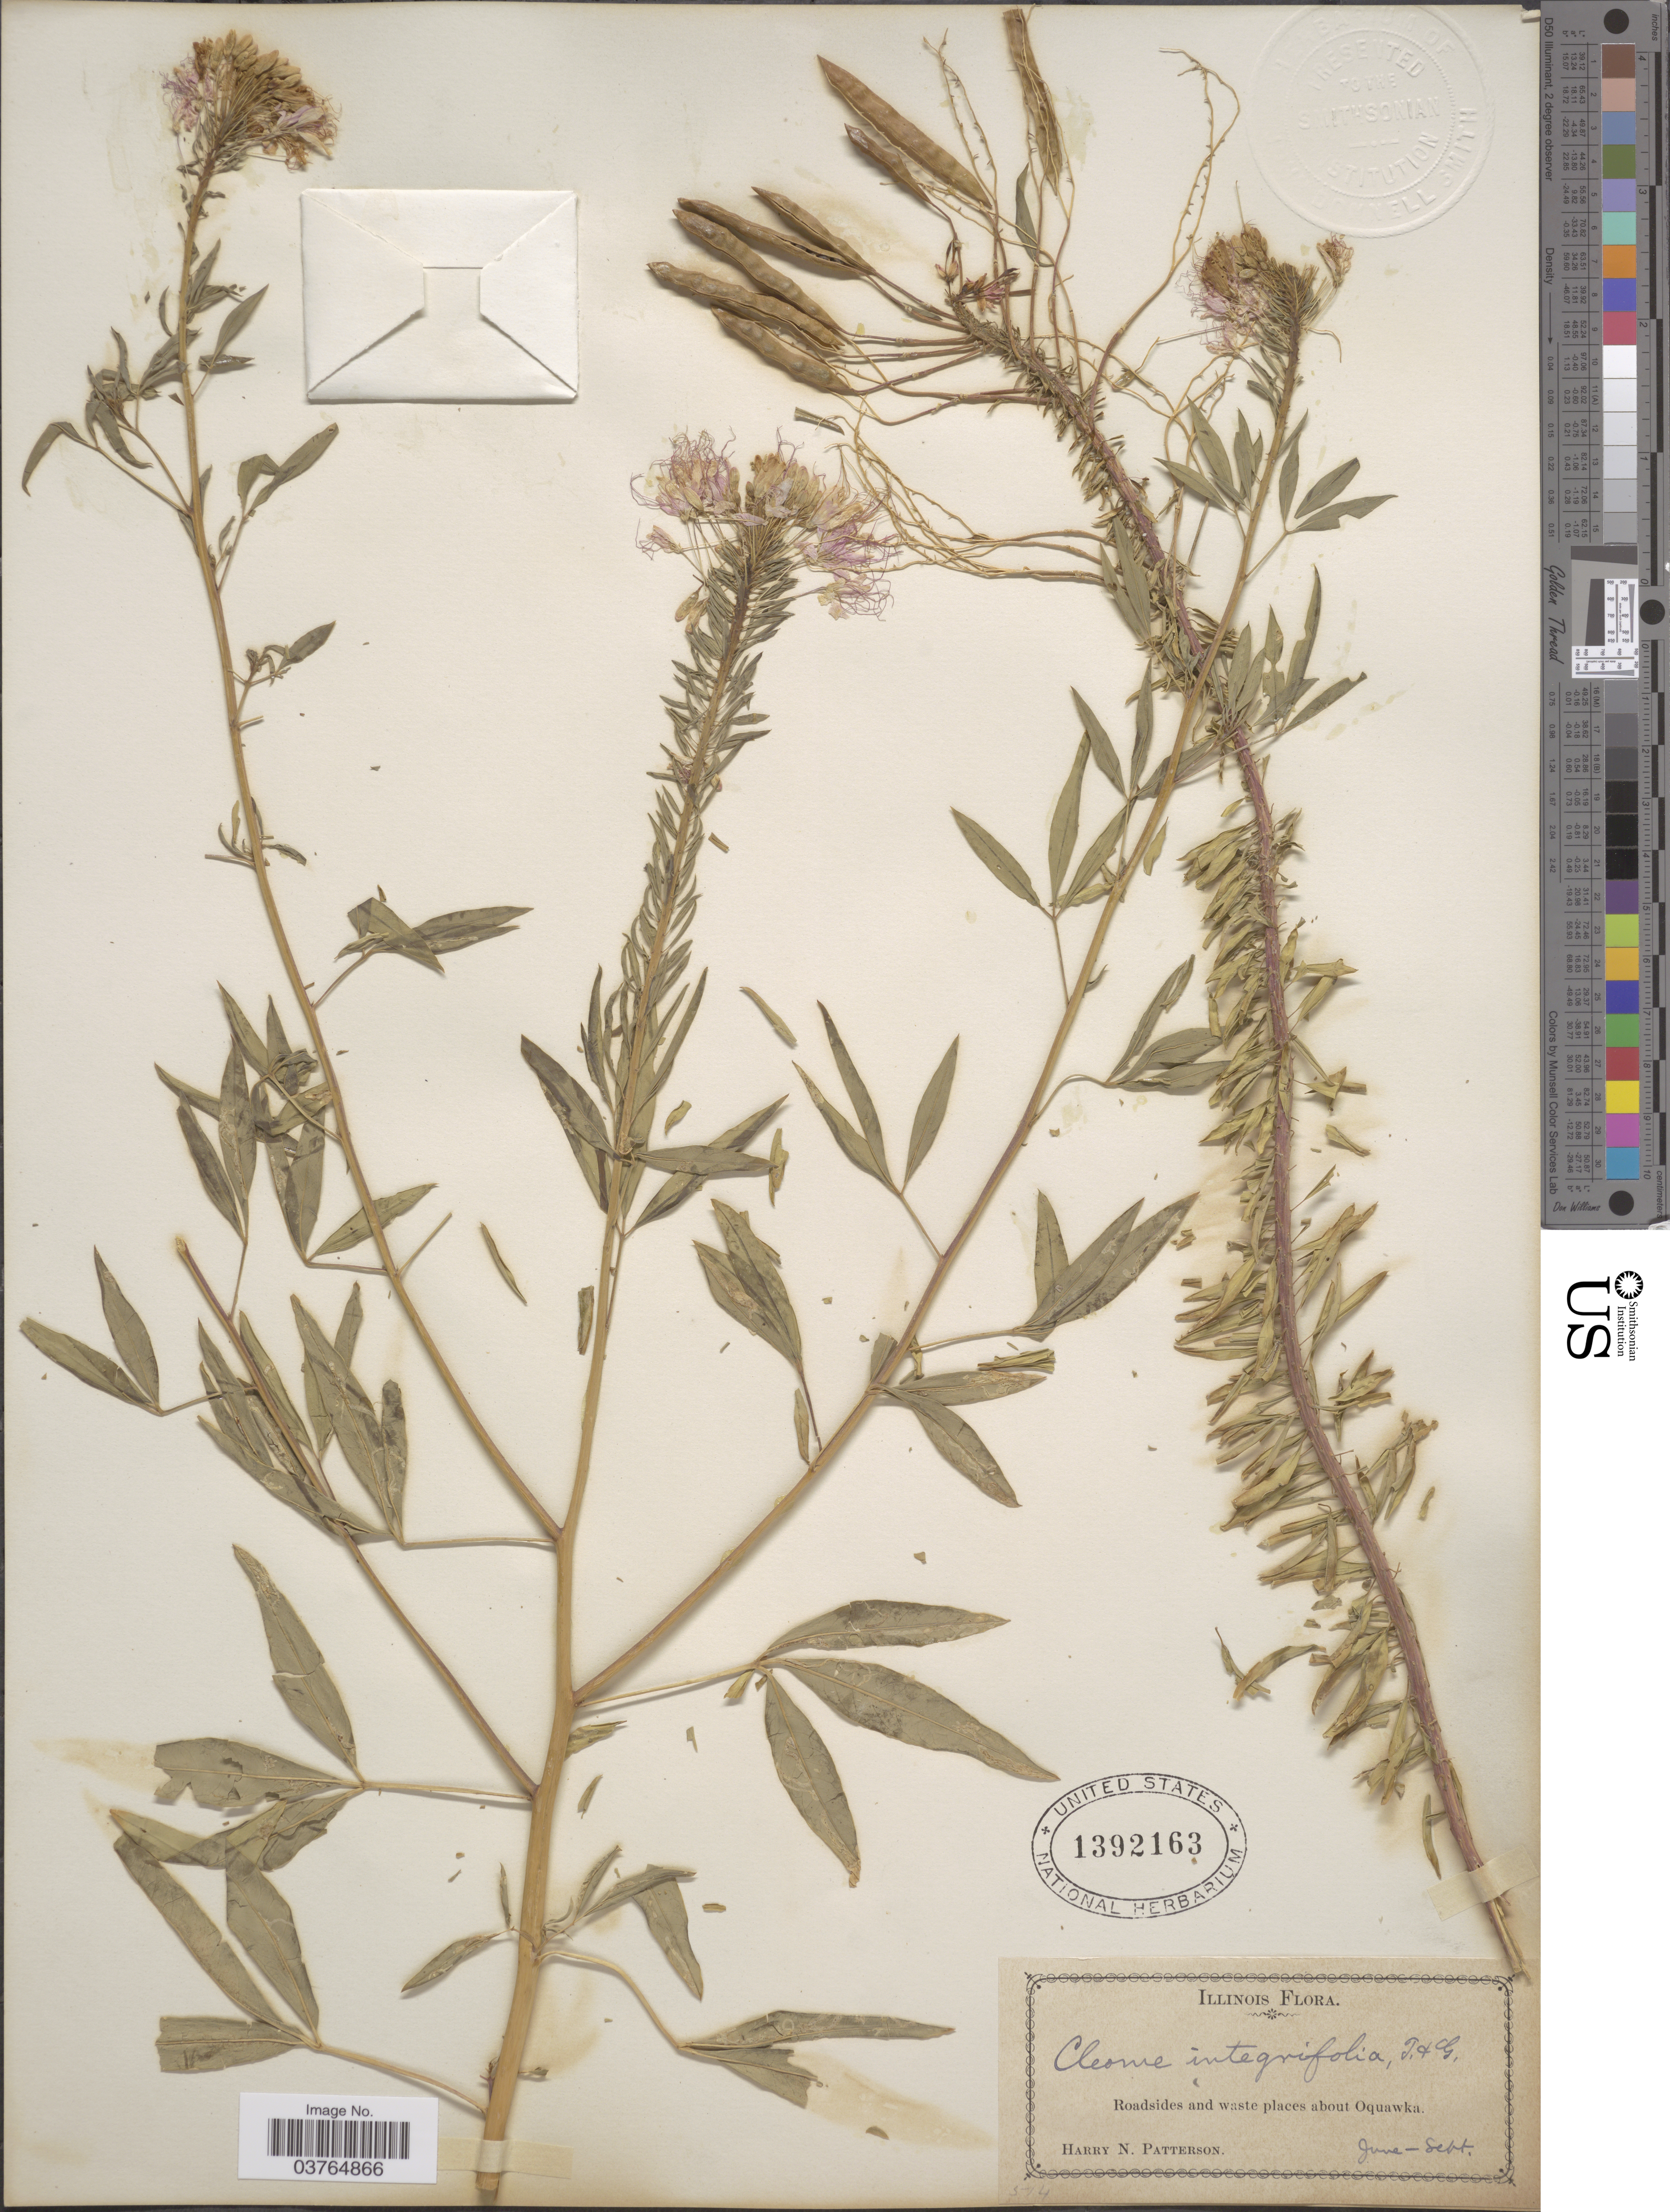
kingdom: Plantae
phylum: Tracheophyta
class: Magnoliopsida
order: Brassicales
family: Cleomaceae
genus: Cleomella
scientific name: Cleomella serrulata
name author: (Pursh) Roalson & J.C. Hall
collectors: H. N. Patterson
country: United States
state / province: Illinois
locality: Roadsides and waste places about Oquawka.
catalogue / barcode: US 1392163